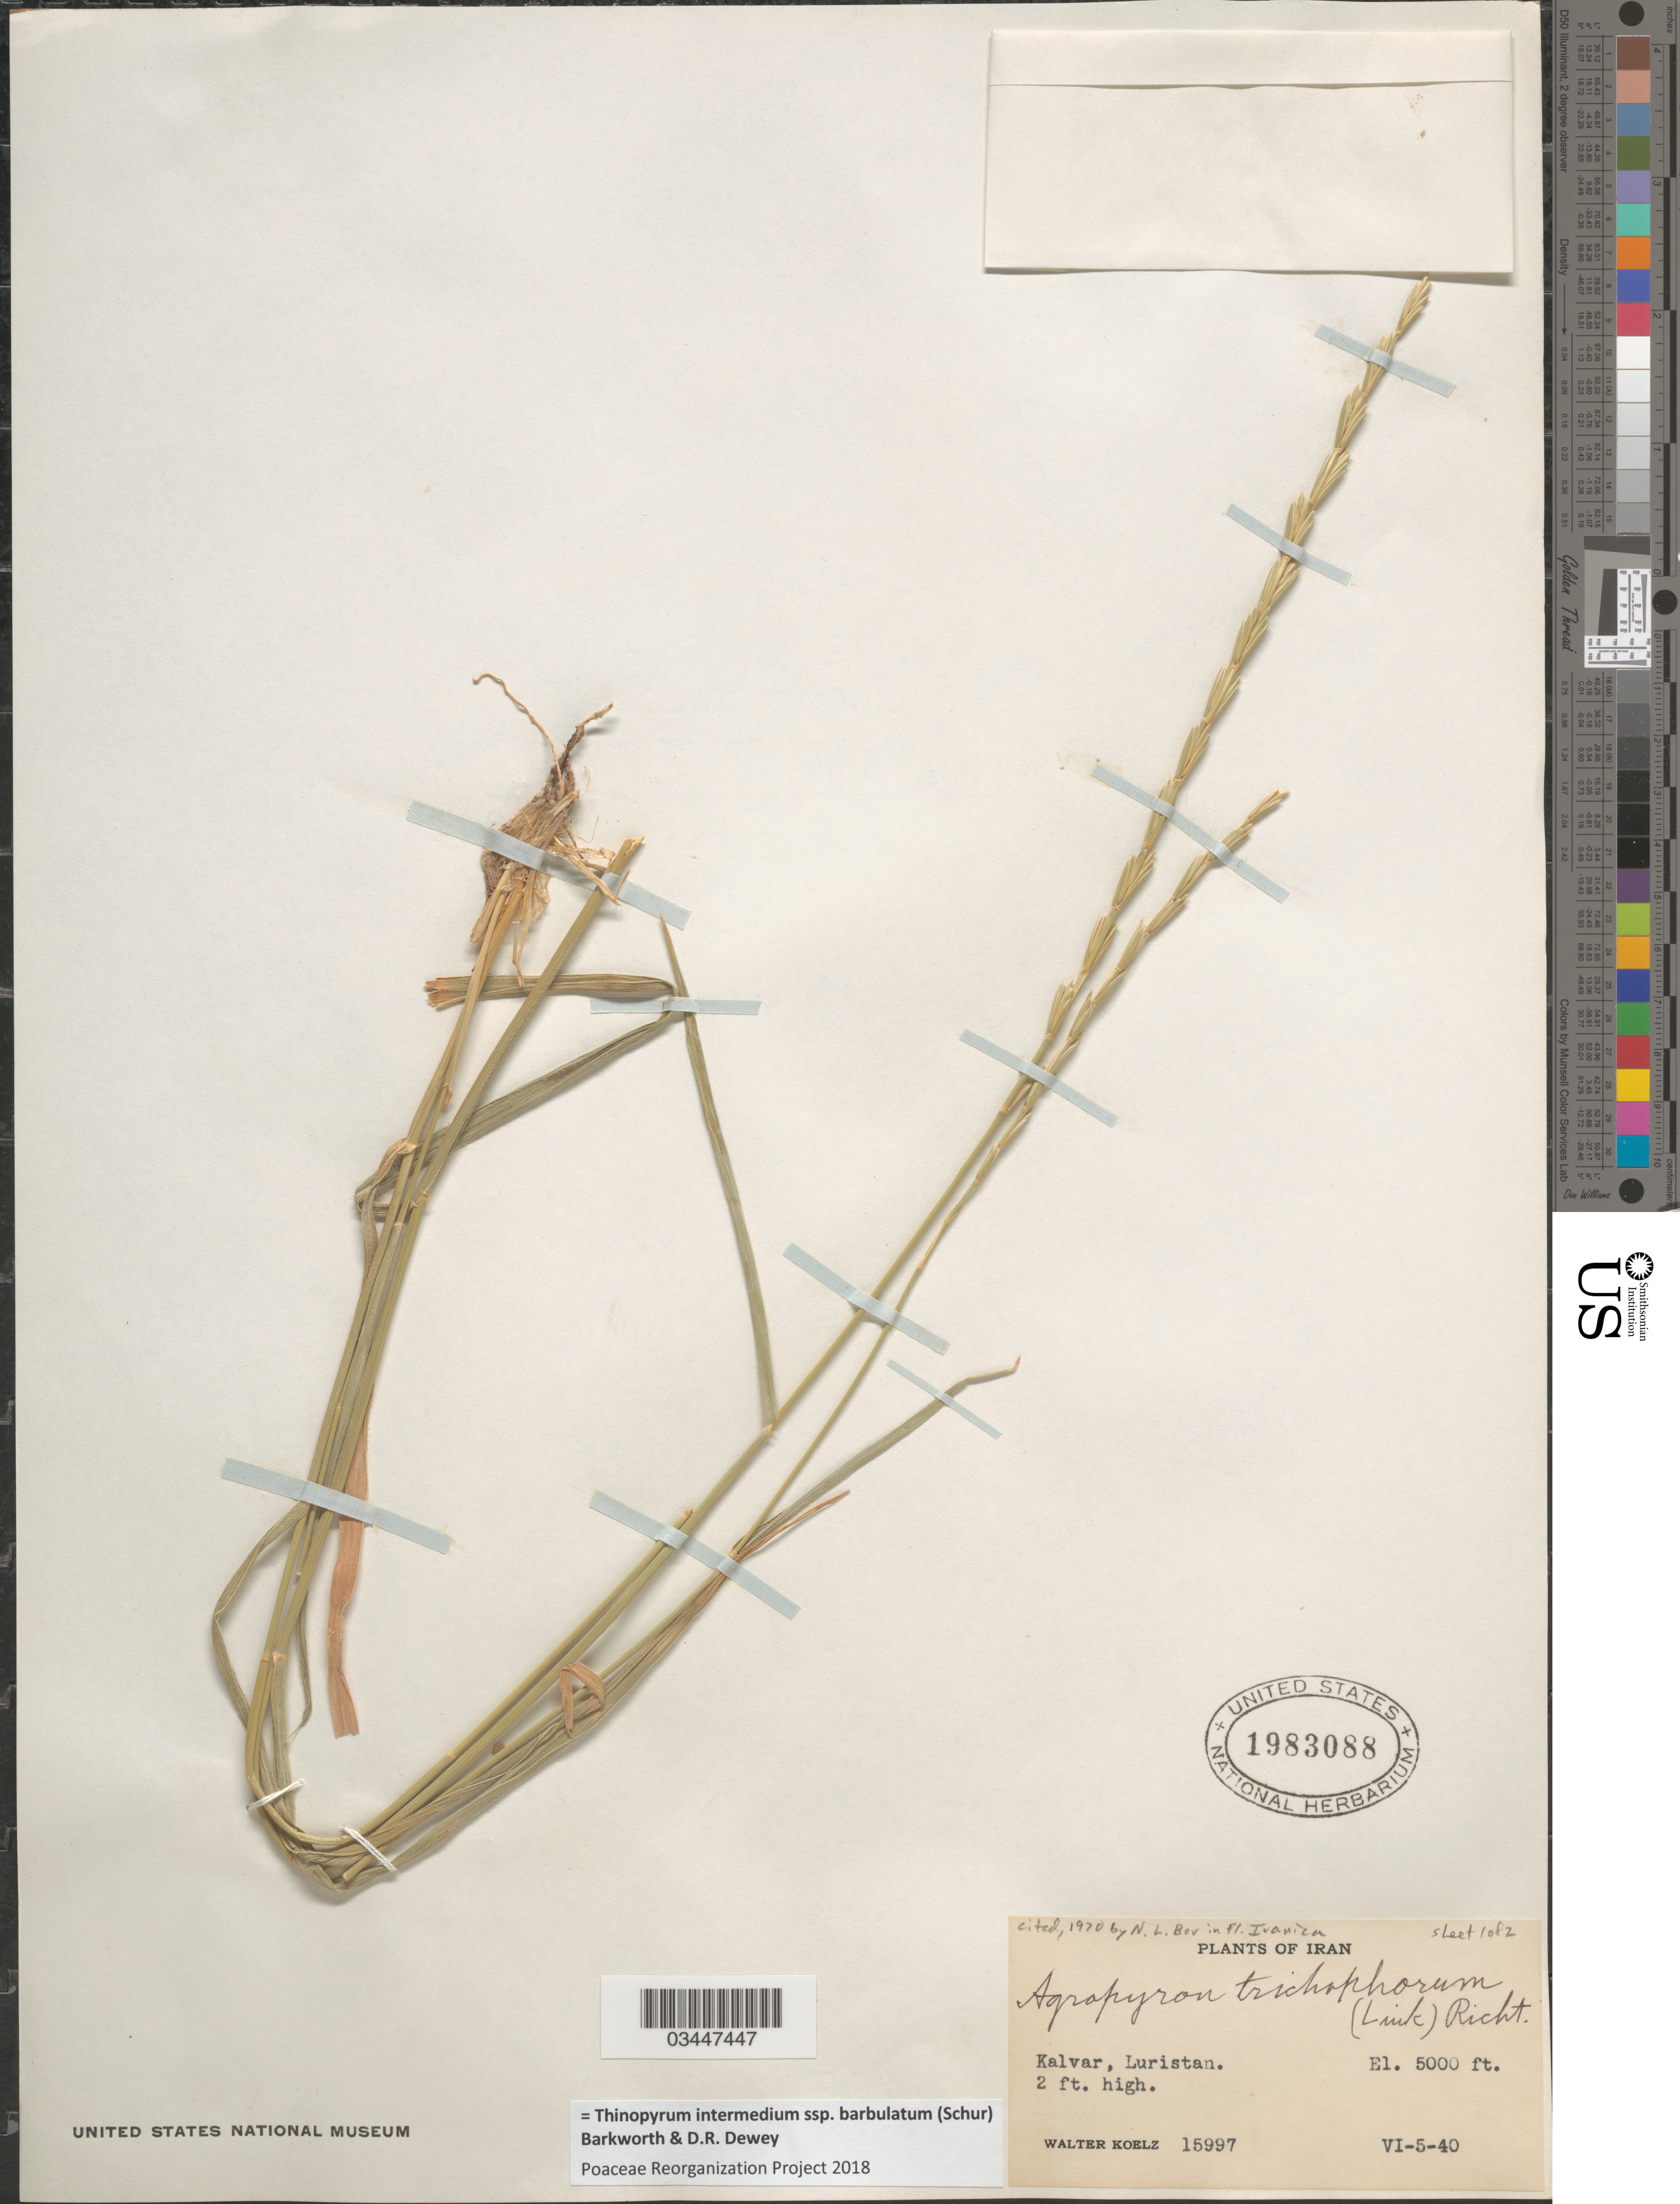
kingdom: Plantae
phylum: Tracheophyta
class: Liliopsida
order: Poales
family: Poaceae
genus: Thinopyrum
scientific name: Thinopyrum intermedium subsp. barbulatum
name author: (Schur) Barkworth & Dewey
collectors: W. N. Koelz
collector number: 15997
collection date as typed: Transcribed d/m/y: 5/6/40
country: Iran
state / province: Lorestan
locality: Kalvar, Luristan.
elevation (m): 1524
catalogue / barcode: US 1983088